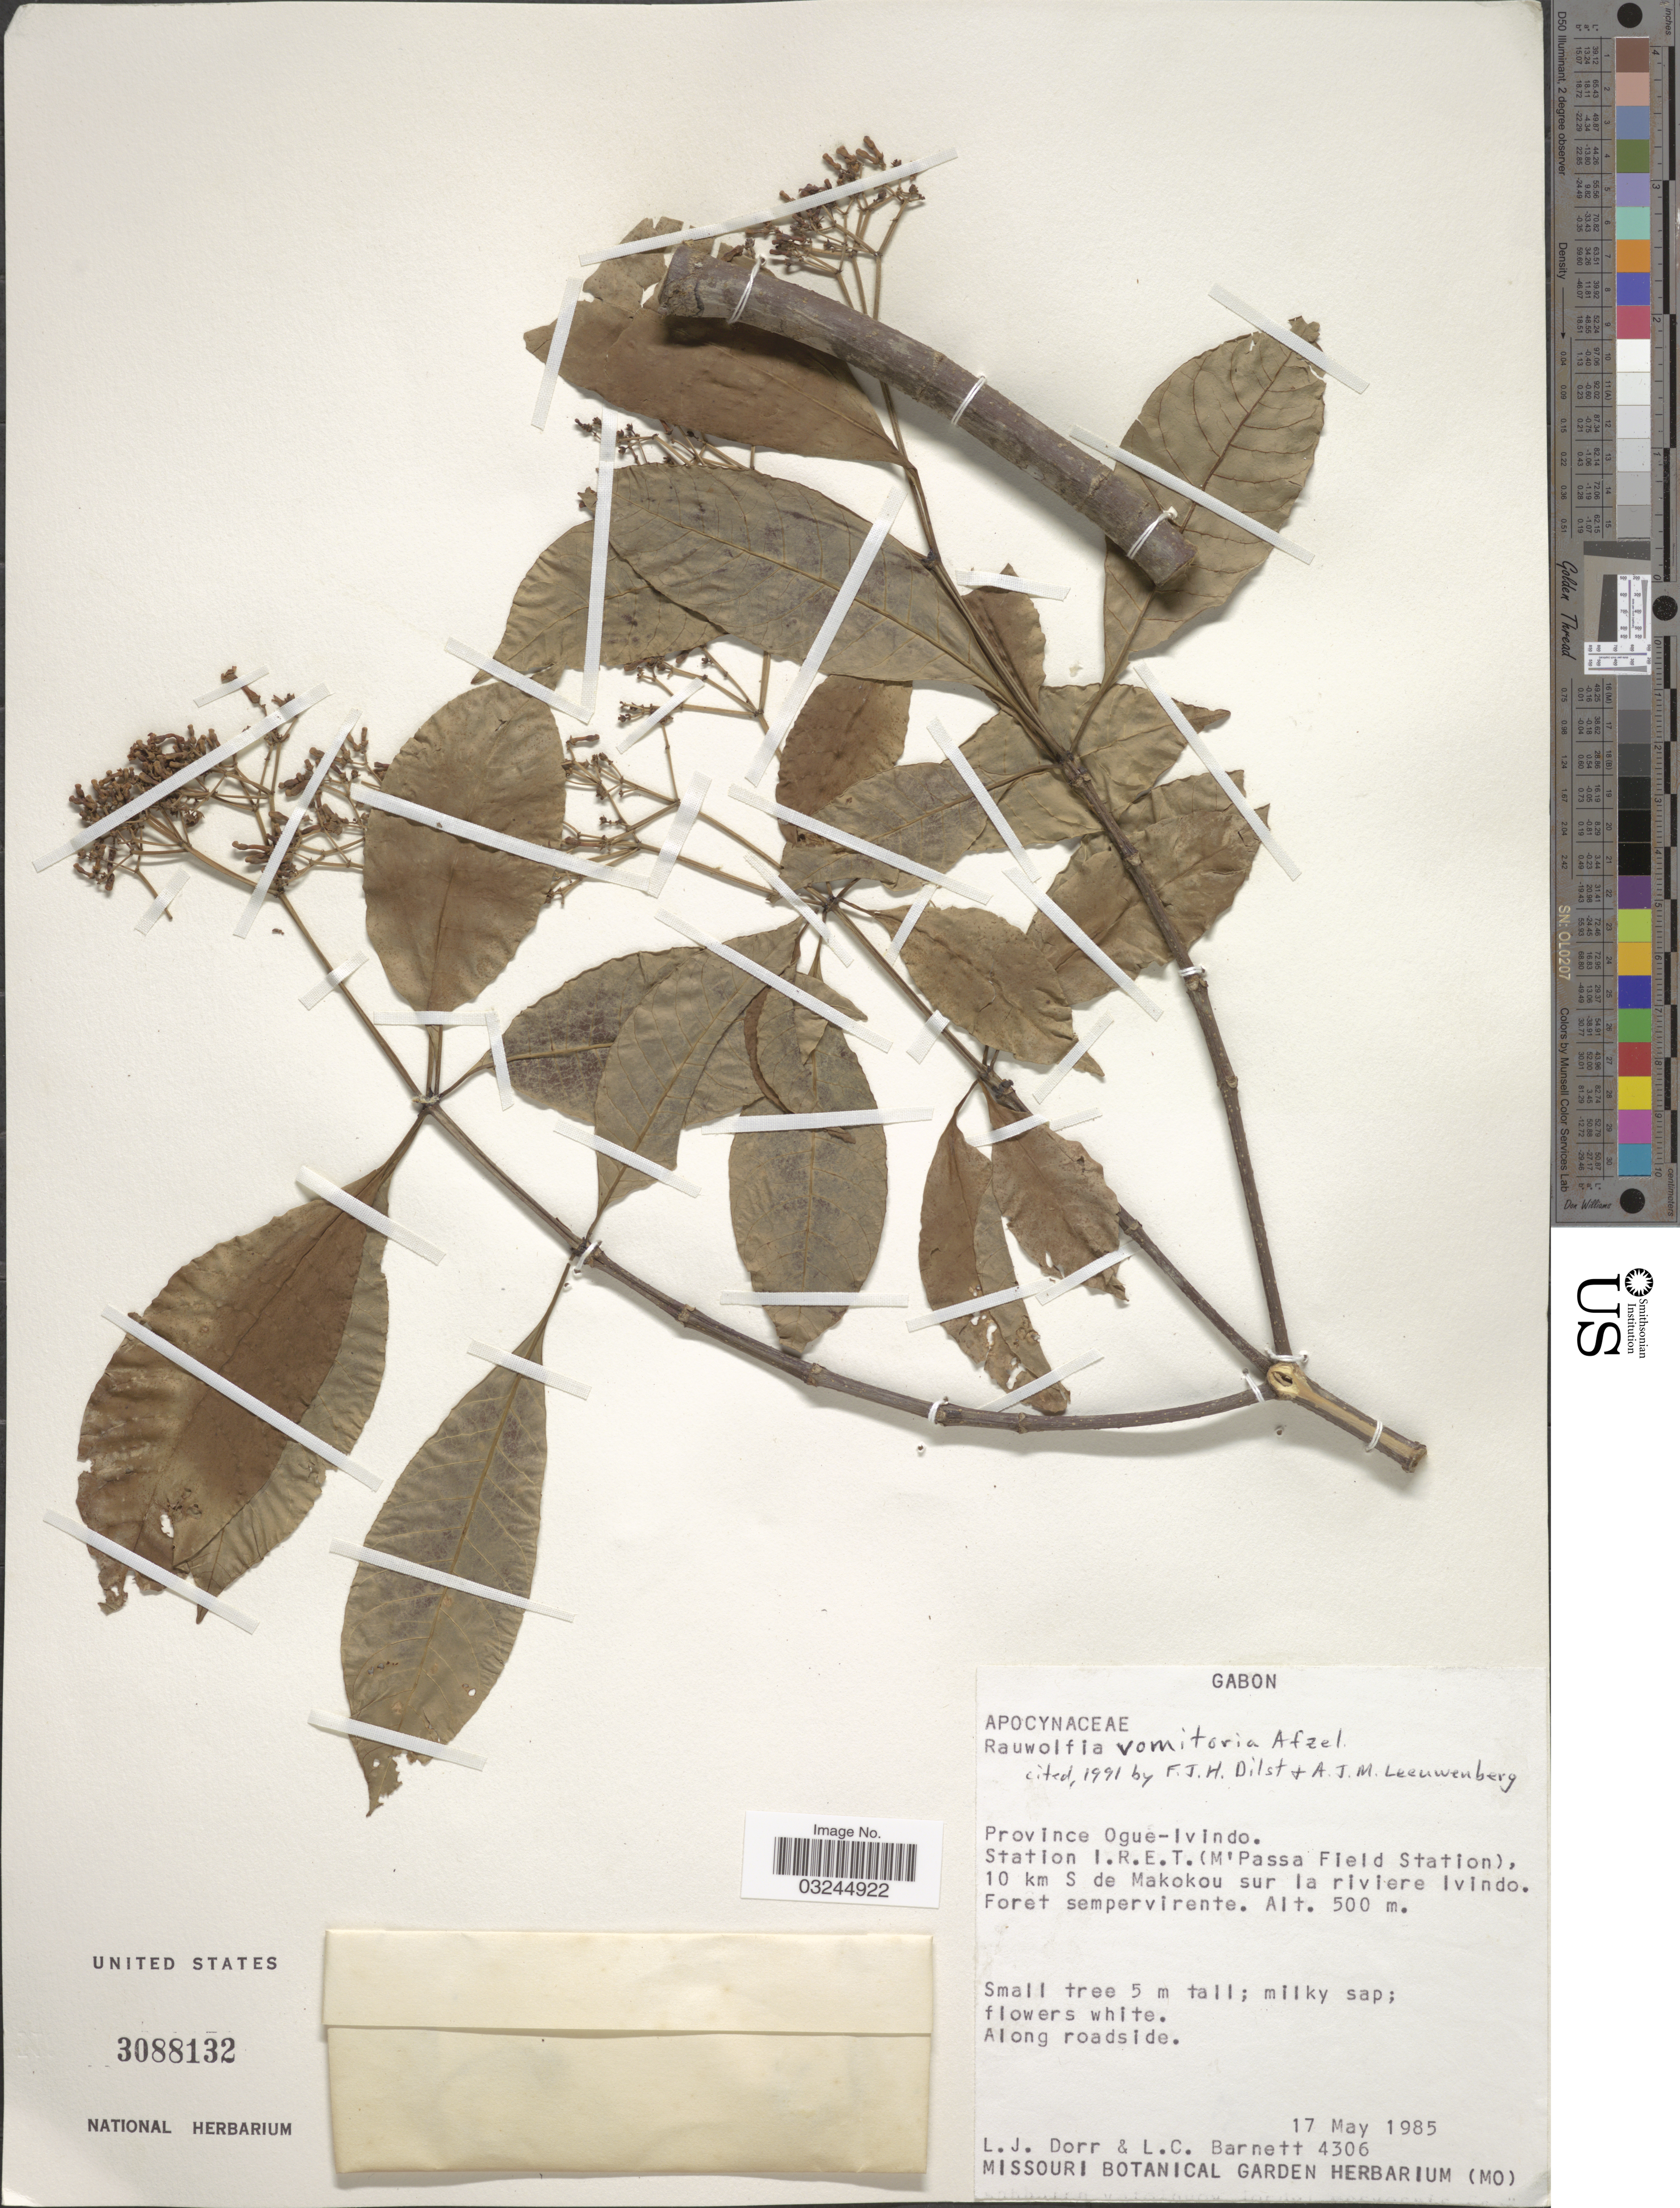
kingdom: Plantae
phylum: Tracheophyta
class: Magnoliopsida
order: Gentianales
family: Apocynaceae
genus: Rauvolfia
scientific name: Rauvolfia vomitoria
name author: Afzel.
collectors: L. J. Dorr & L. C. Barnett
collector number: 4306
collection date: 1985-05-17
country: Gabon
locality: Province Ogue-Ivindo. Station I.R.E.T. (M'Passa Field Station), 10 km S de Makokou sur la riviere Ivindo.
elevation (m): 500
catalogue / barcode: US 3088132